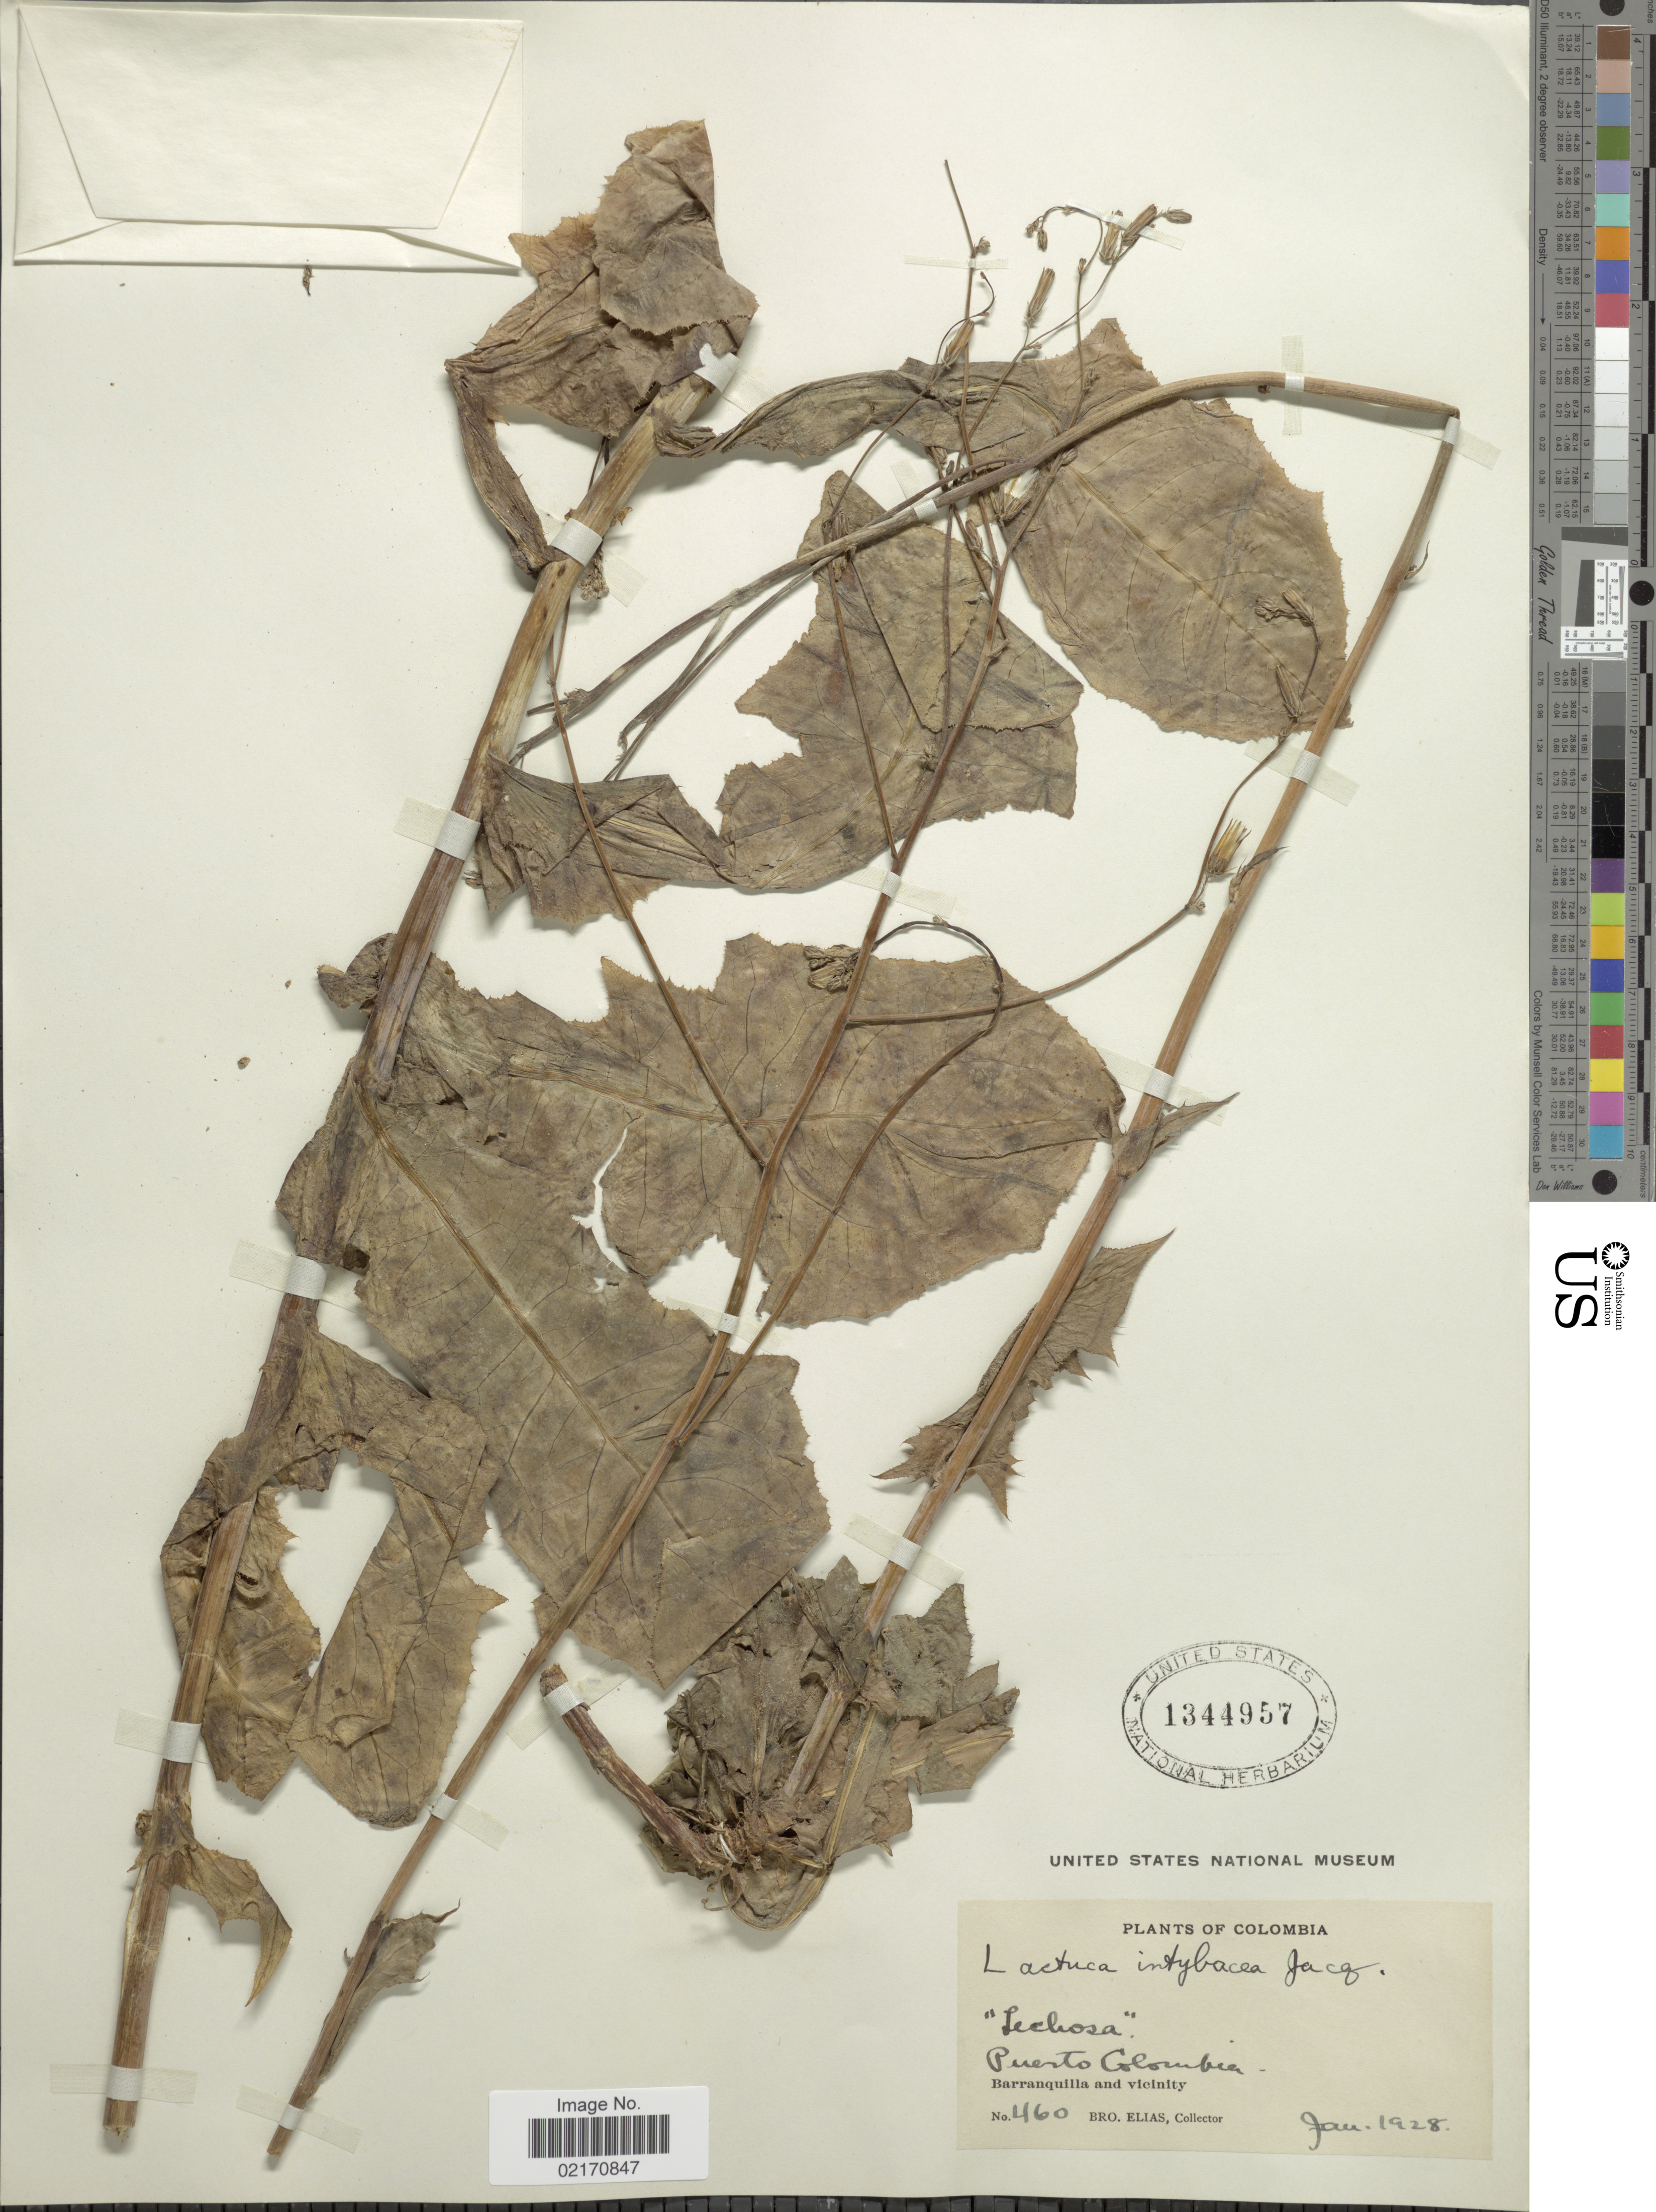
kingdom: Plantae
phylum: Tracheophyta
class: Magnoliopsida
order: Asterales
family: Asteraceae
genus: Launaea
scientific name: Launaea intybacea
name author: (Jacq.) Beauverd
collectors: Bro. Elias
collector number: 460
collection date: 1928-01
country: Colombia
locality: Puerto Colombia, Barranquilla and Vicinity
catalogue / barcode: US 1344957